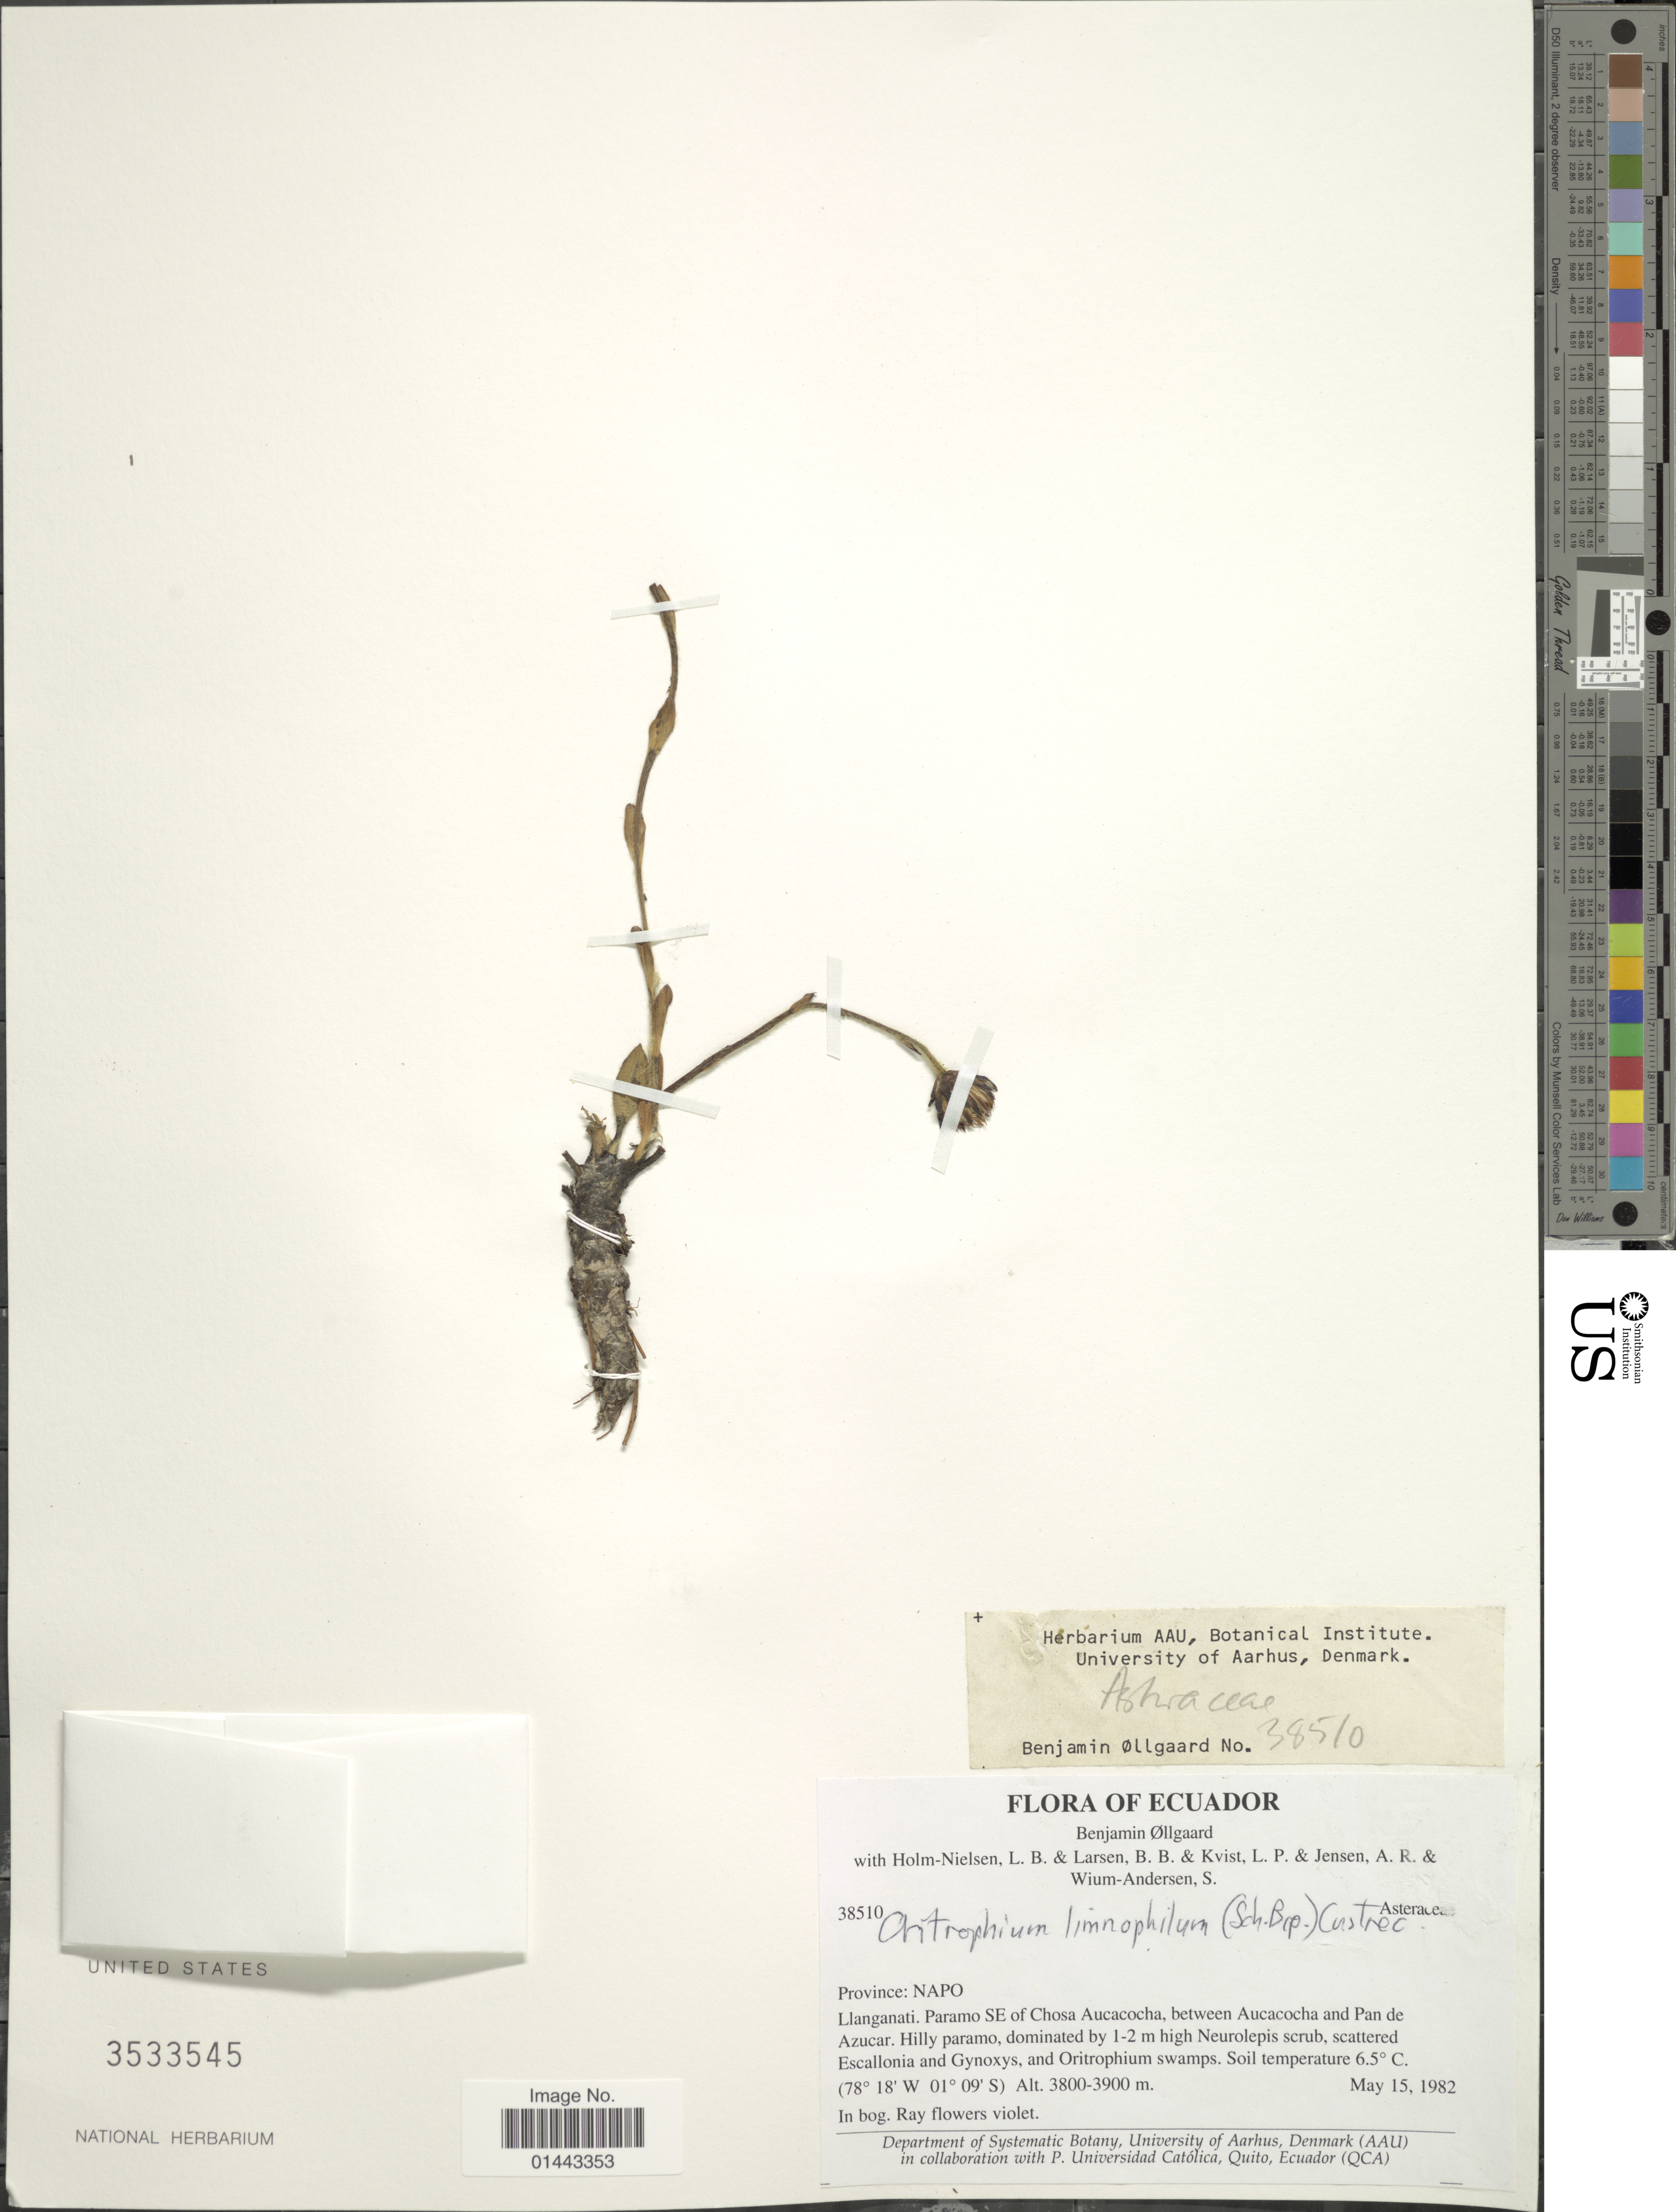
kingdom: Plantae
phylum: Tracheophyta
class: Magnoliopsida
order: Asterales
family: Asteraceae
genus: Oritrophium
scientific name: Oritrophium limnophilum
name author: (Sch. Bip.) Cuatrec.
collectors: B. Øllgaard, L. B. Holm-Nielsen, B. Larsen, L. P. Kvist & et al.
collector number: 38510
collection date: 1982-05-15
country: Ecuador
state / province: Napo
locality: Llanganati, Paramo SE of Chosa Aucacocha, between Aucacocha and Pan de Azucar, hilly paramo.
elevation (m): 3800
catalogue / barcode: US 3533545